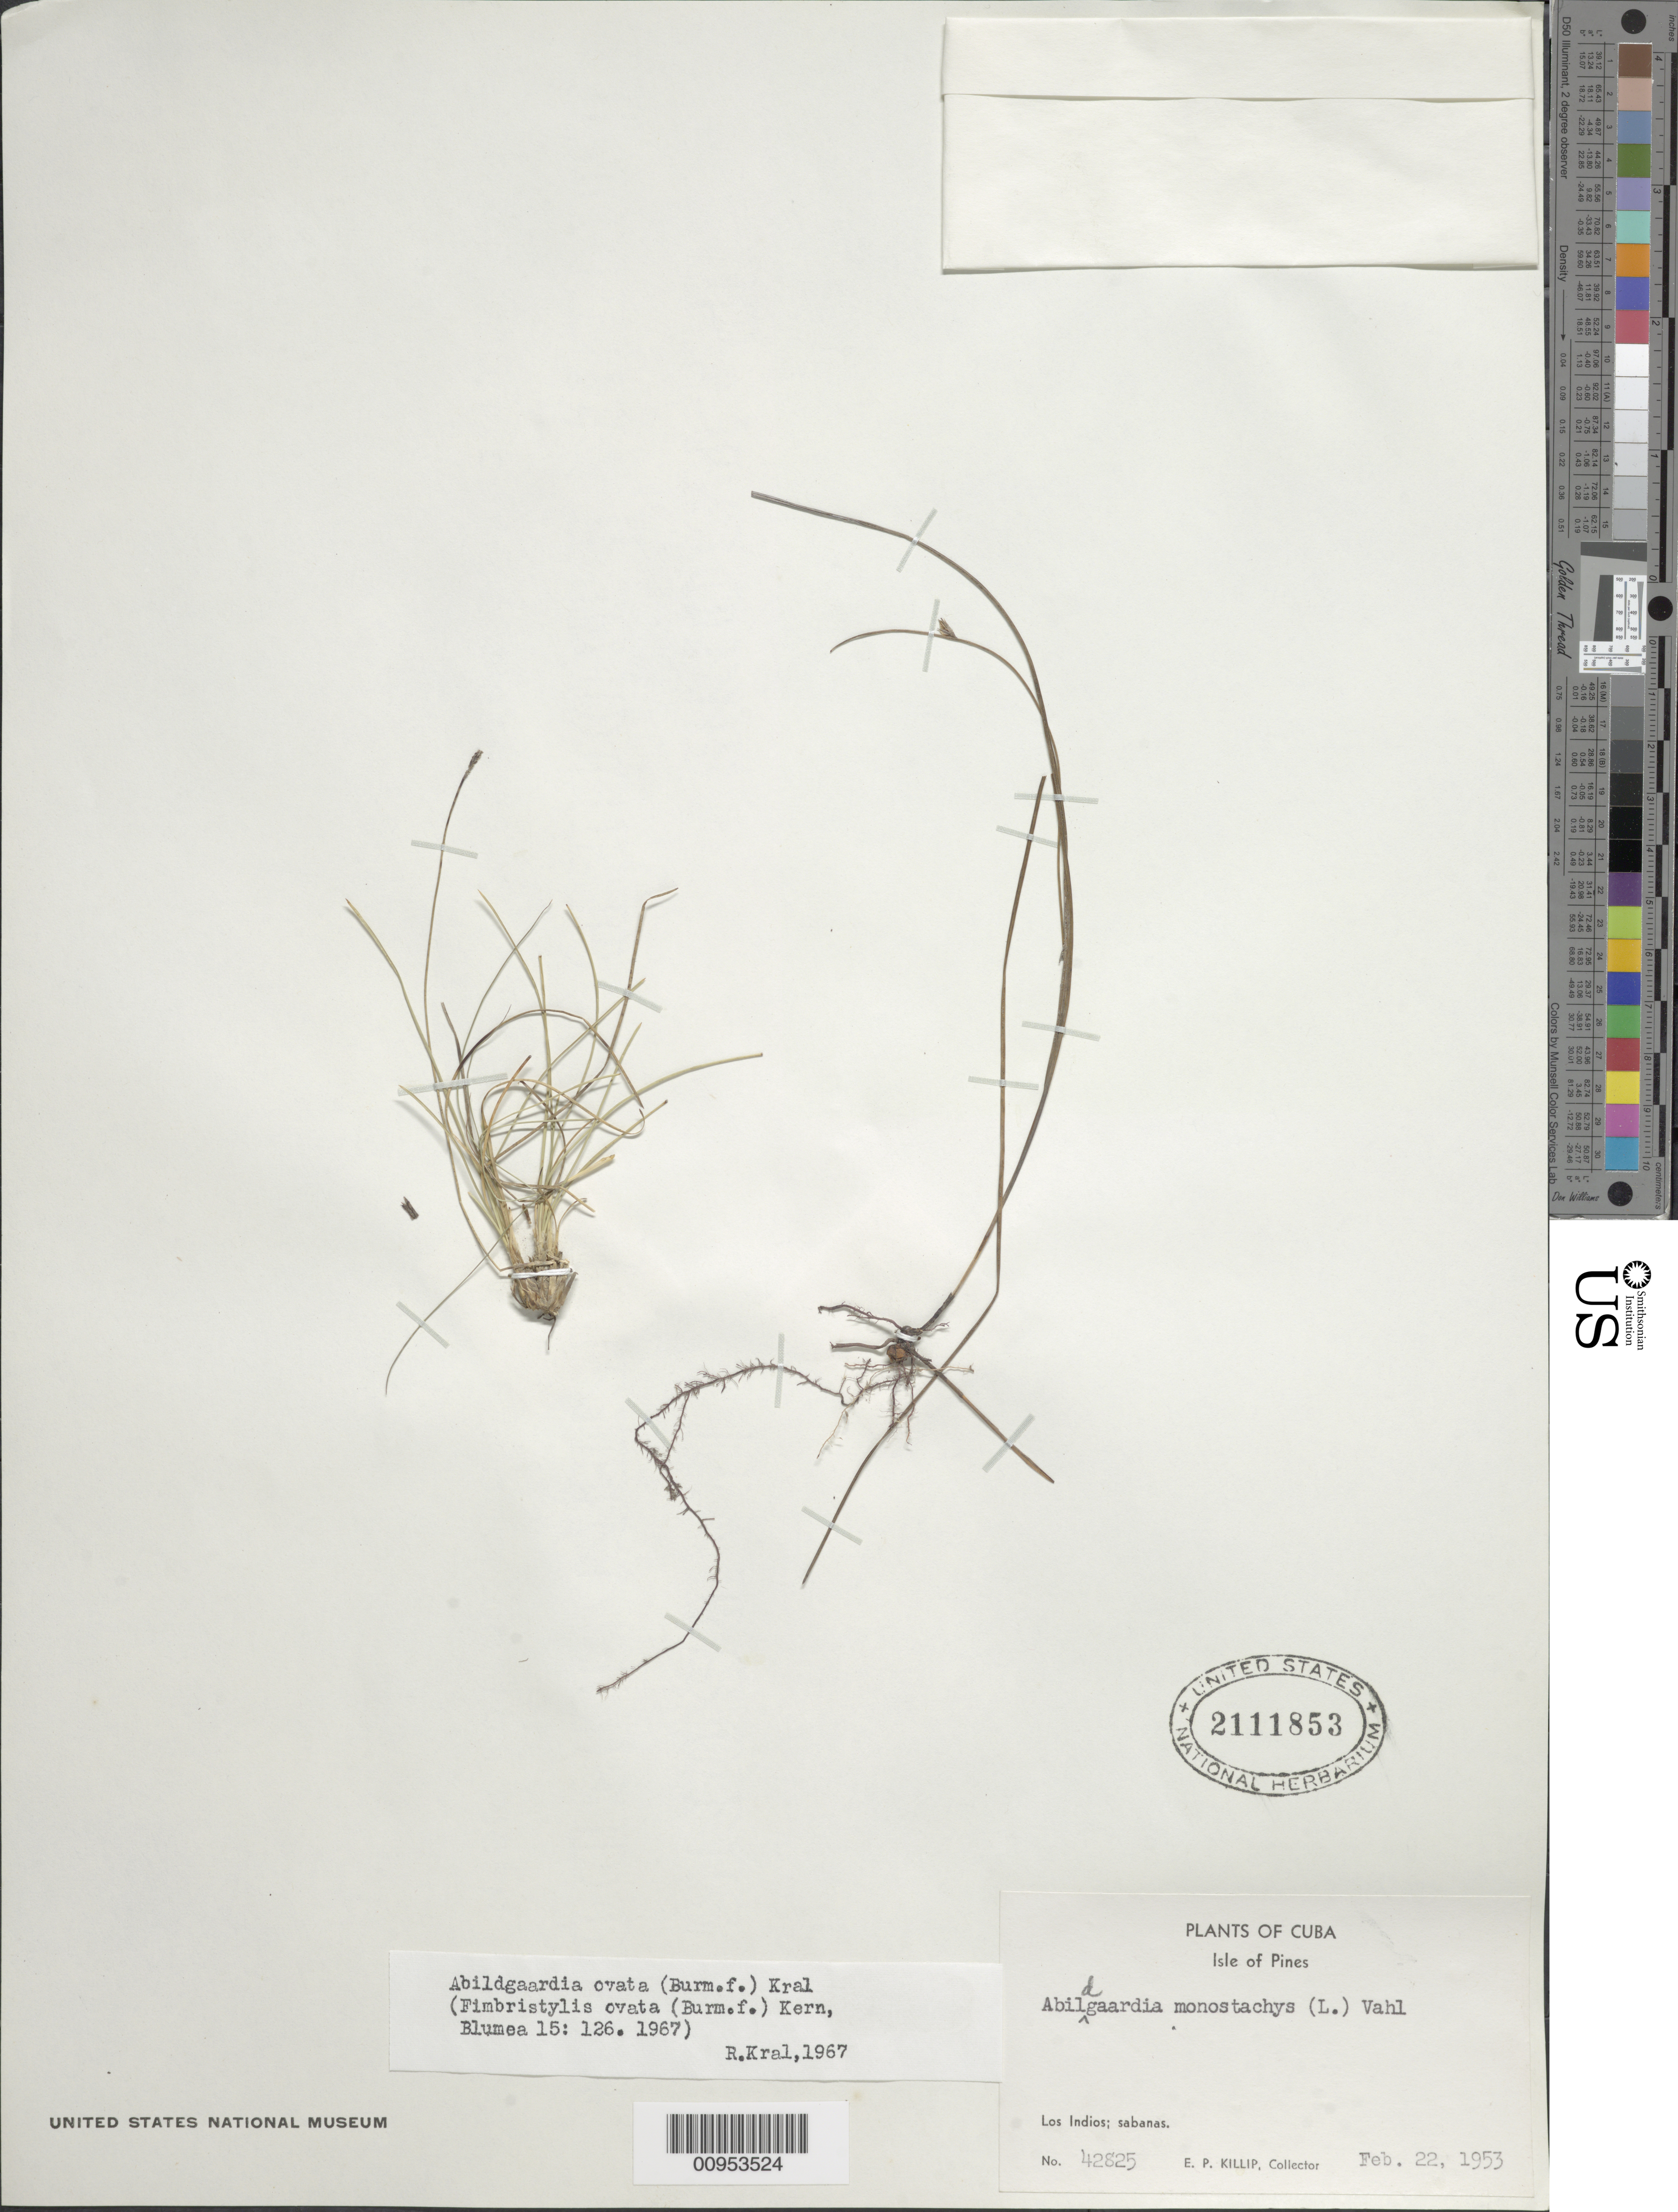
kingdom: Plantae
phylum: Tracheophyta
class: Liliopsida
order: Poales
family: Cyperaceae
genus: Abildgaardia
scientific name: Abildgaardia ovata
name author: (Burm. f.) Kral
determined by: Kral, Robert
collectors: E. P. Killip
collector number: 42825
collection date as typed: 22 Feb 1953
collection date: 1953-02-22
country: Cuba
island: Isla de la Juventud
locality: Los Indios, sabanas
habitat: Sabanas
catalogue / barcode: US 2111853